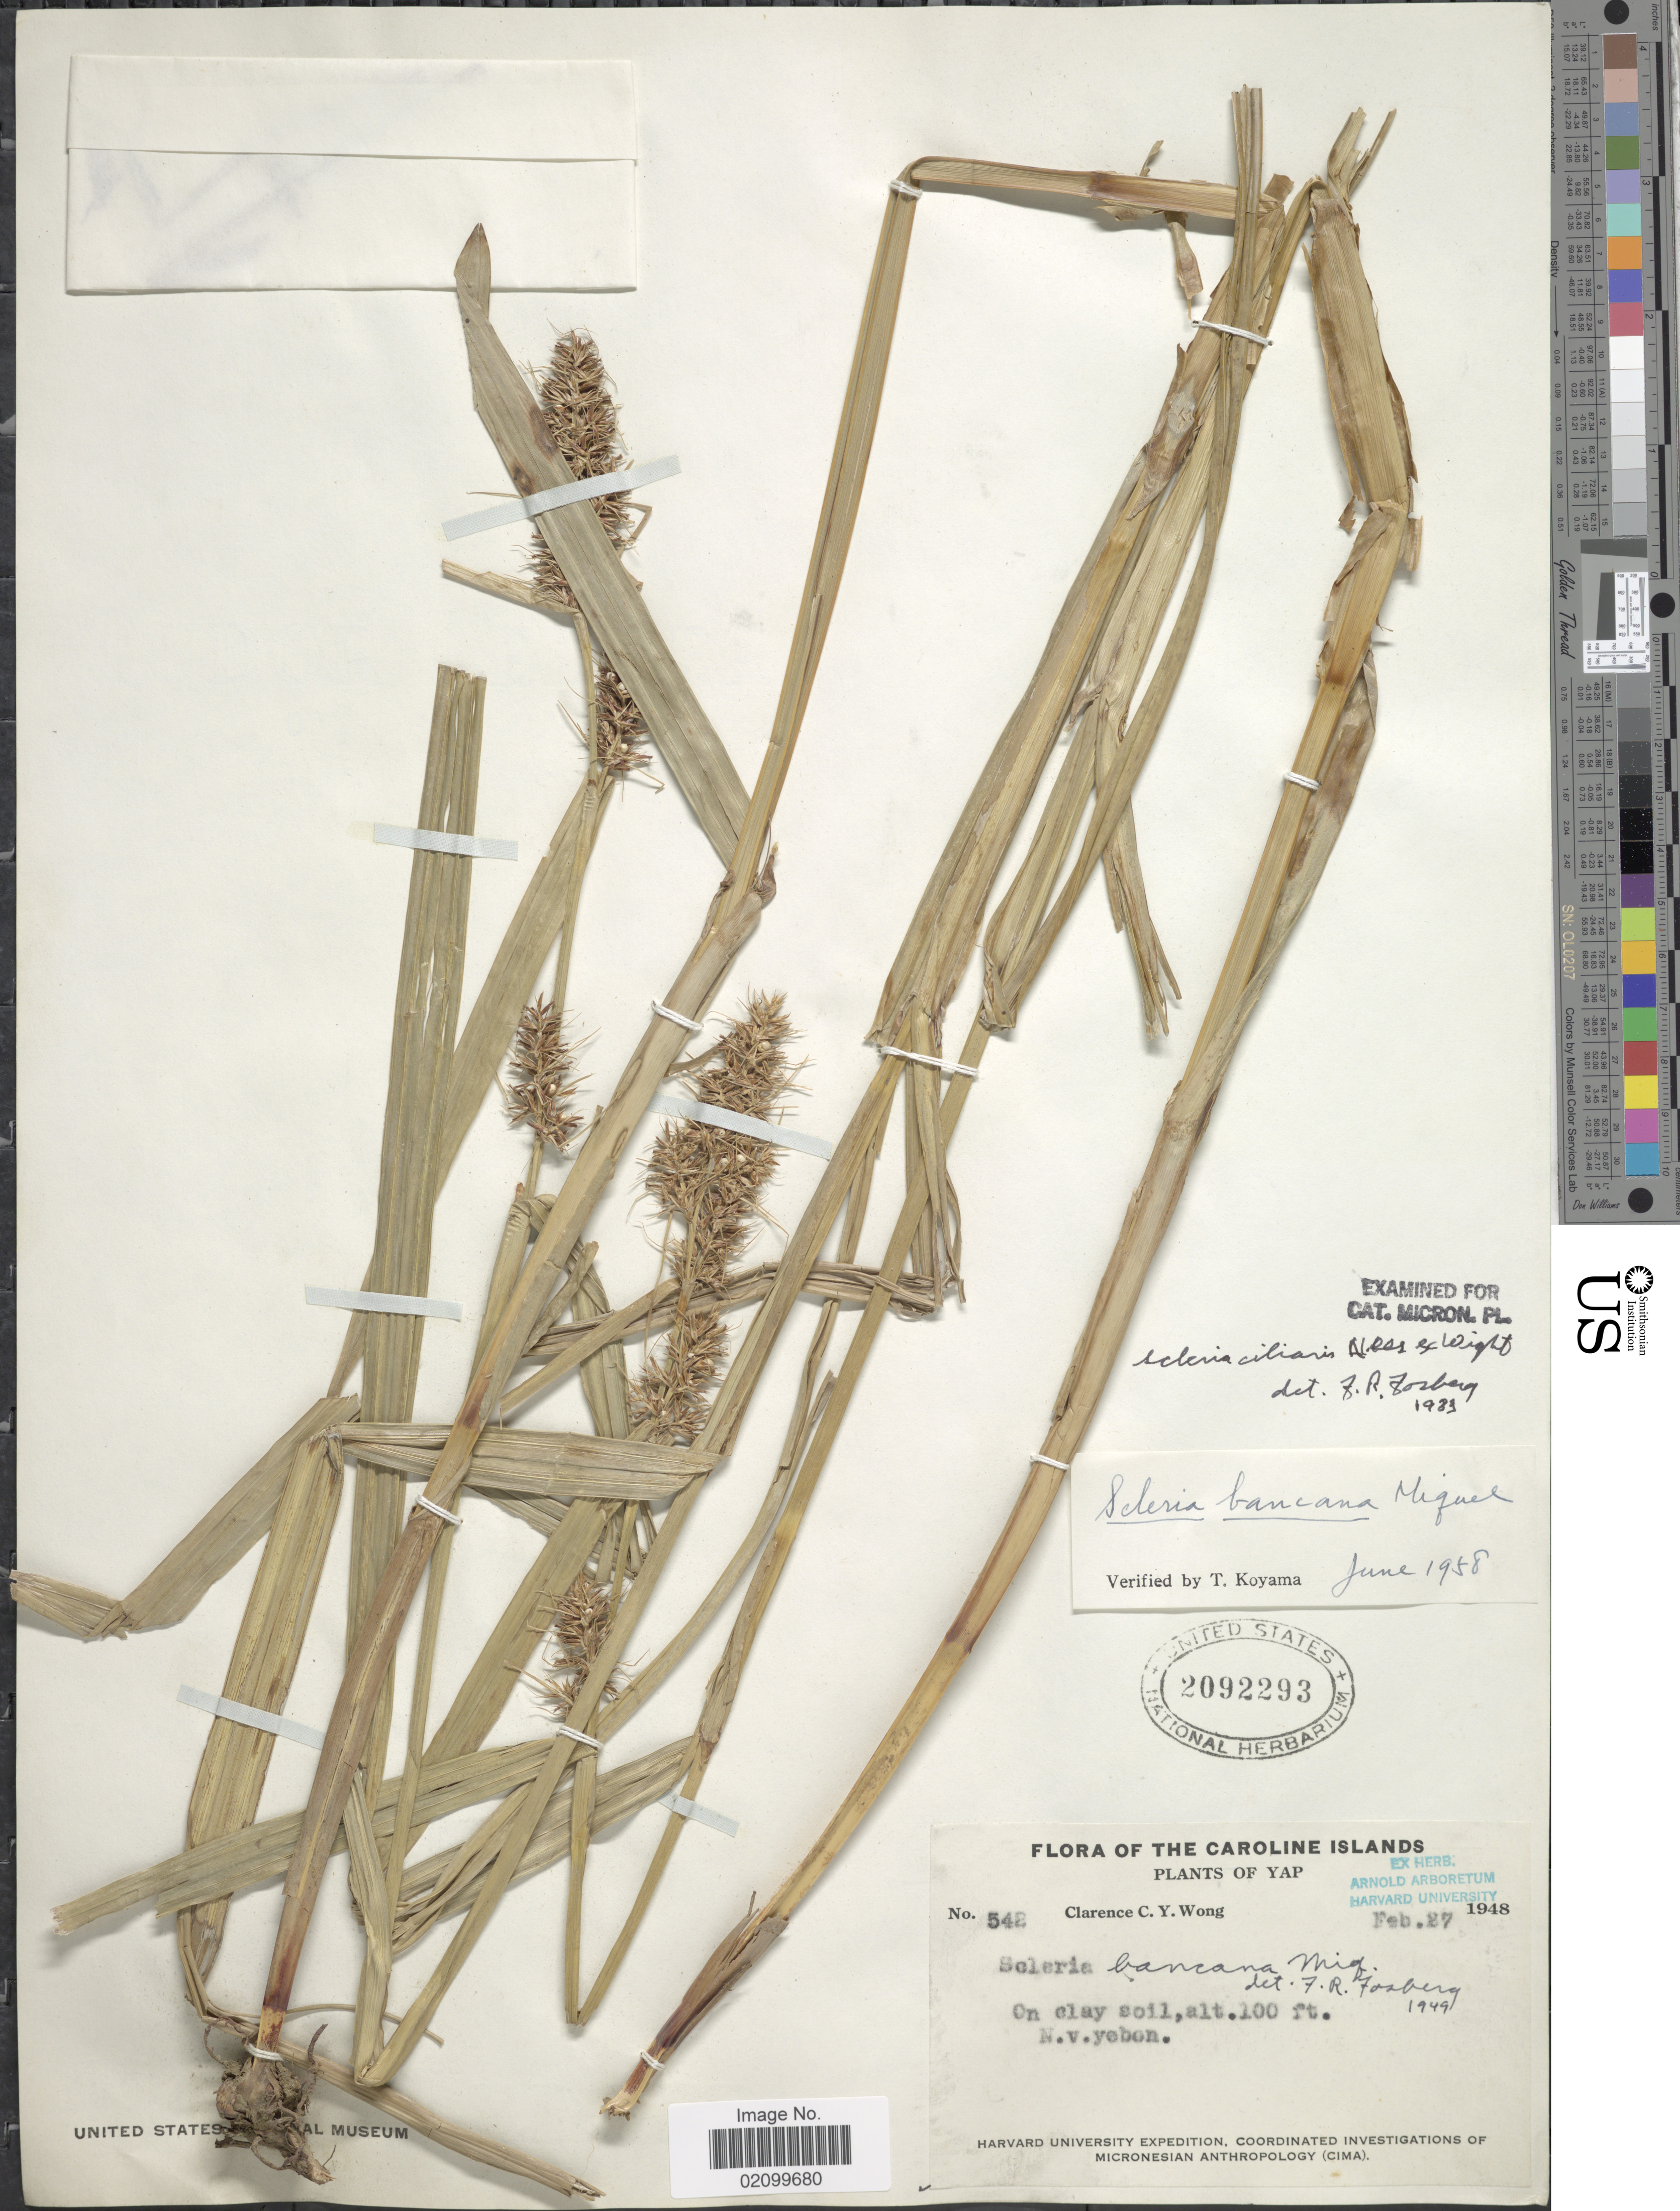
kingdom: Plantae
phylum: Tracheophyta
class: Liliopsida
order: Poales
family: Cyperaceae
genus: Scleria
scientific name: Scleria ciliaris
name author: Nees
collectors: C. Wong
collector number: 542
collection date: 1948-02-27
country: Micronesia, Federated States of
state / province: Yap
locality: Caroline Islands, Yap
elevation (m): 30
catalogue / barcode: US 2092293